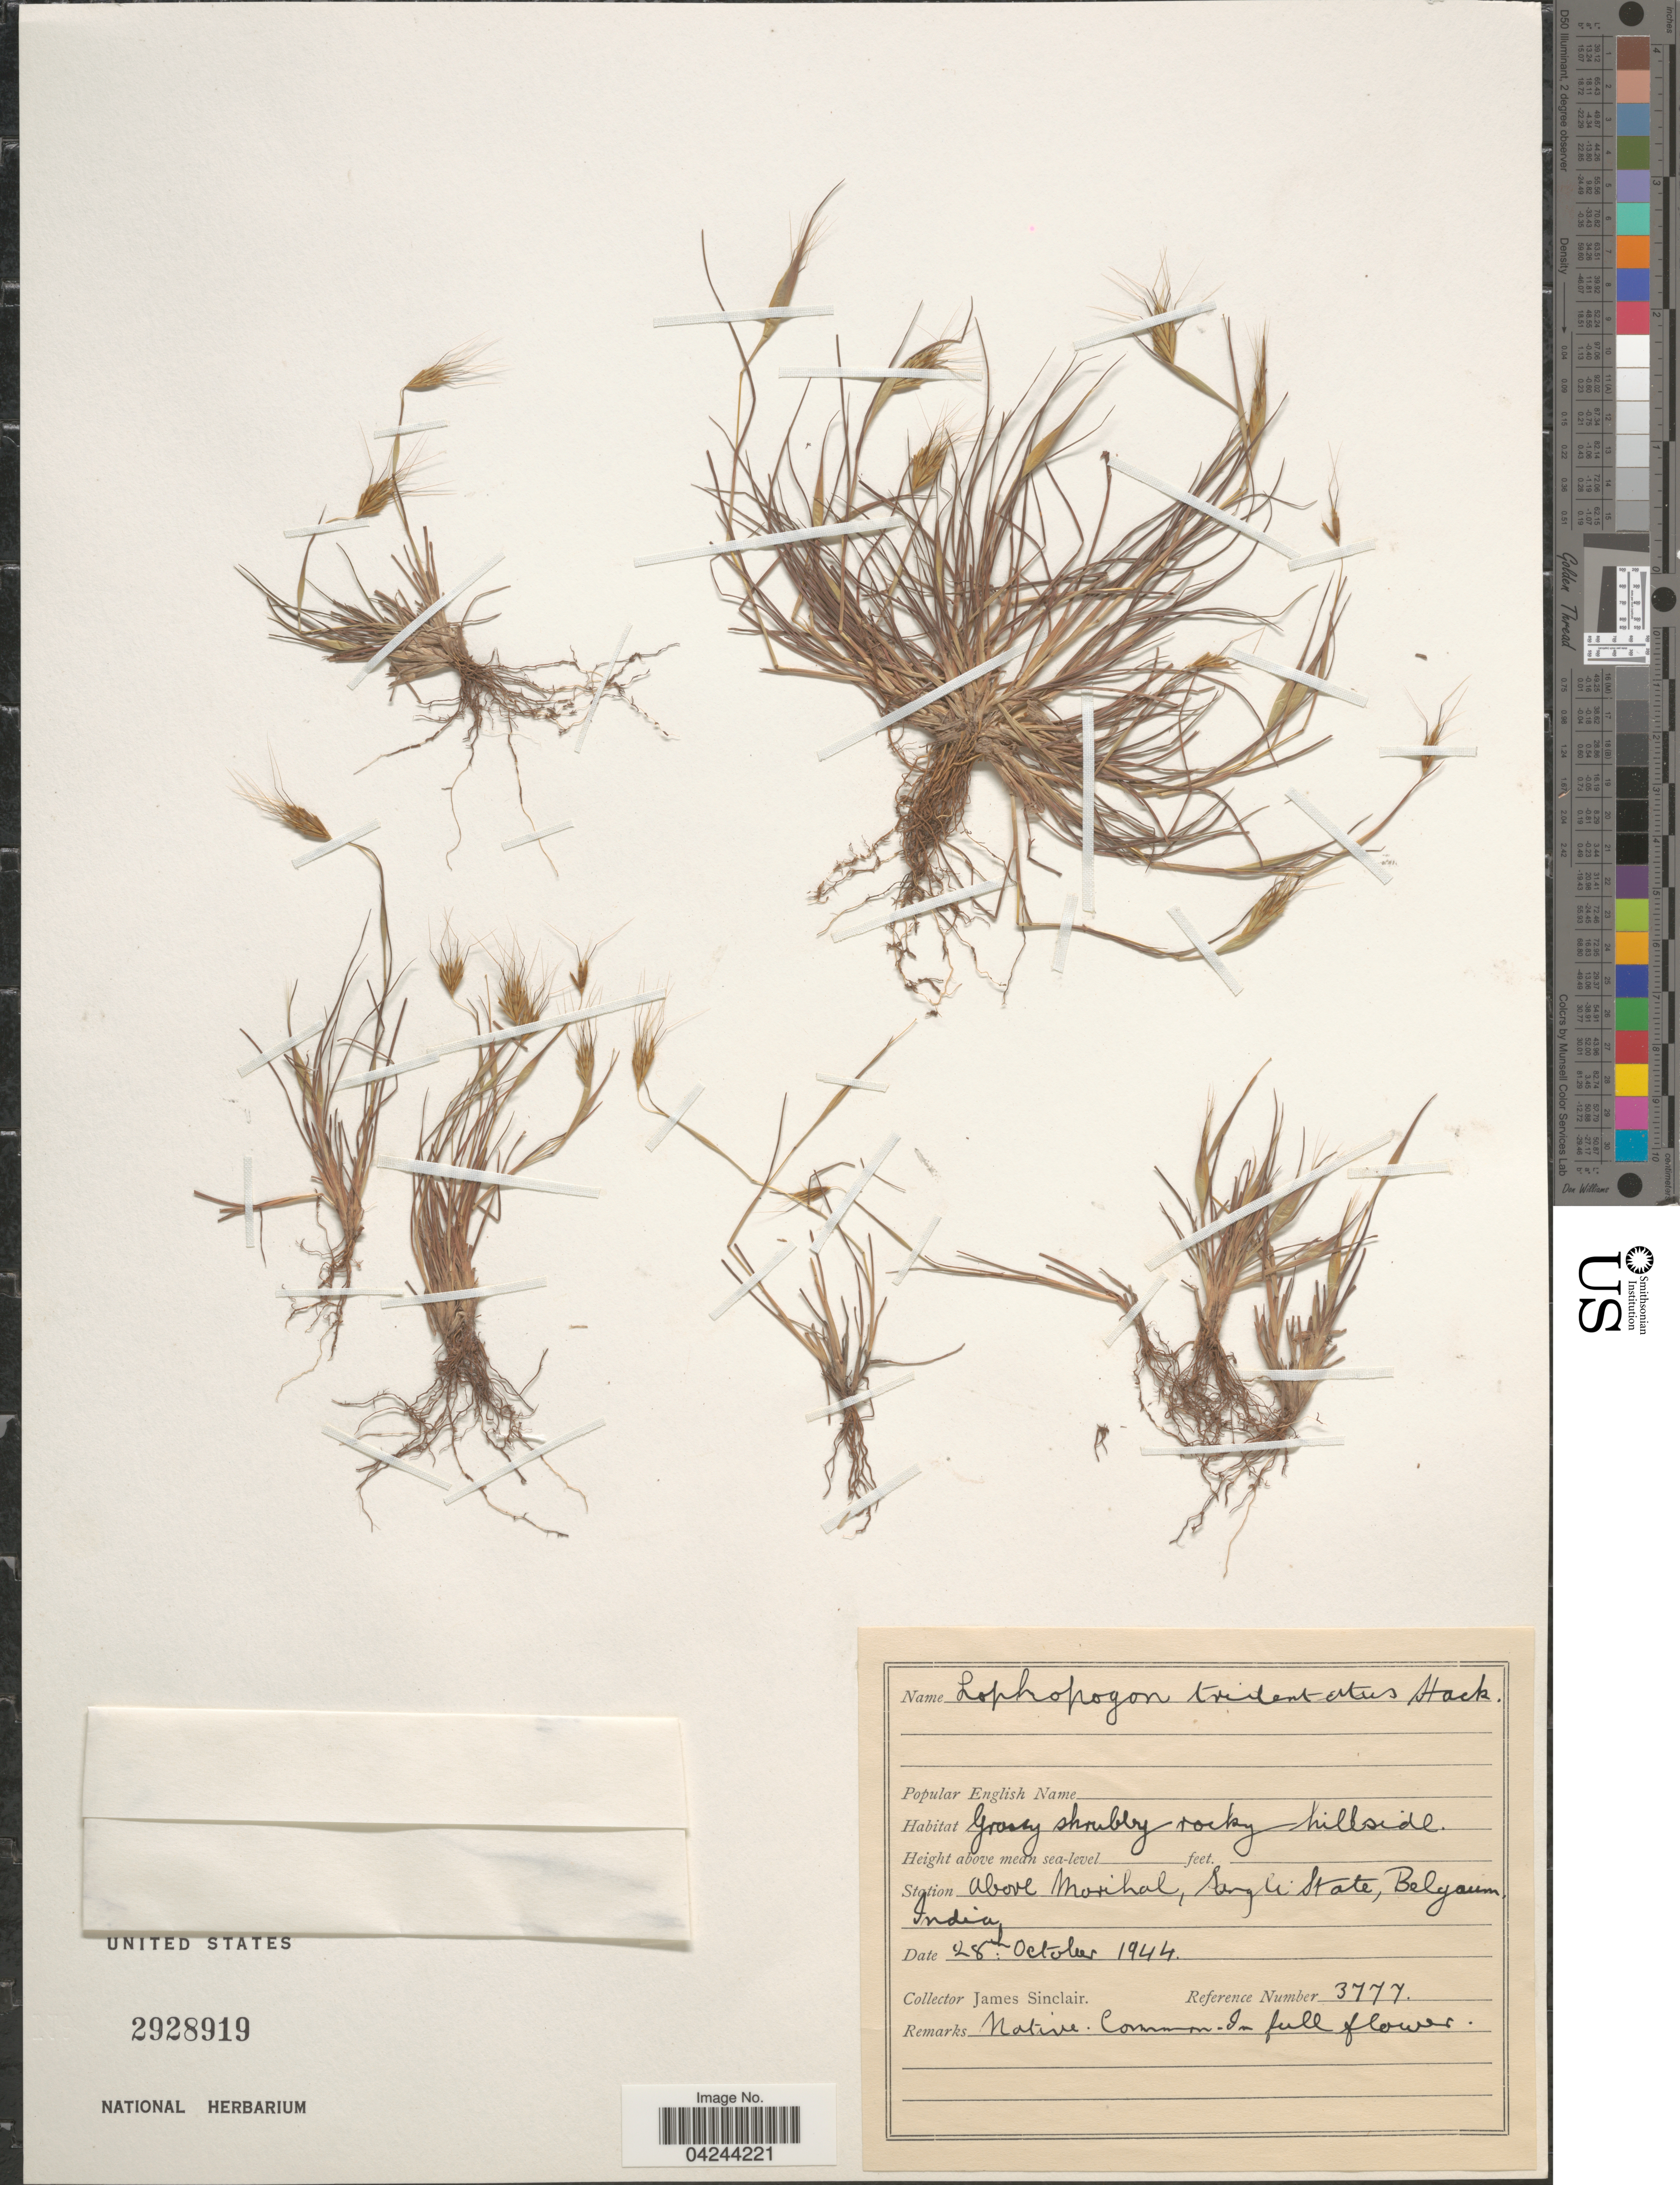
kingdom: Plantae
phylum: Tracheophyta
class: Liliopsida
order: Poales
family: Poaceae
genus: Lophopogon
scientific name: Lophopogon tridentalis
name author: (Roxb.) Hack.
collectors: J. Sinclair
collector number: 3777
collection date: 1944-10-28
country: India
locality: Station above Morihal, Sangli State, Belgaum.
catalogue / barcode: US 2928919